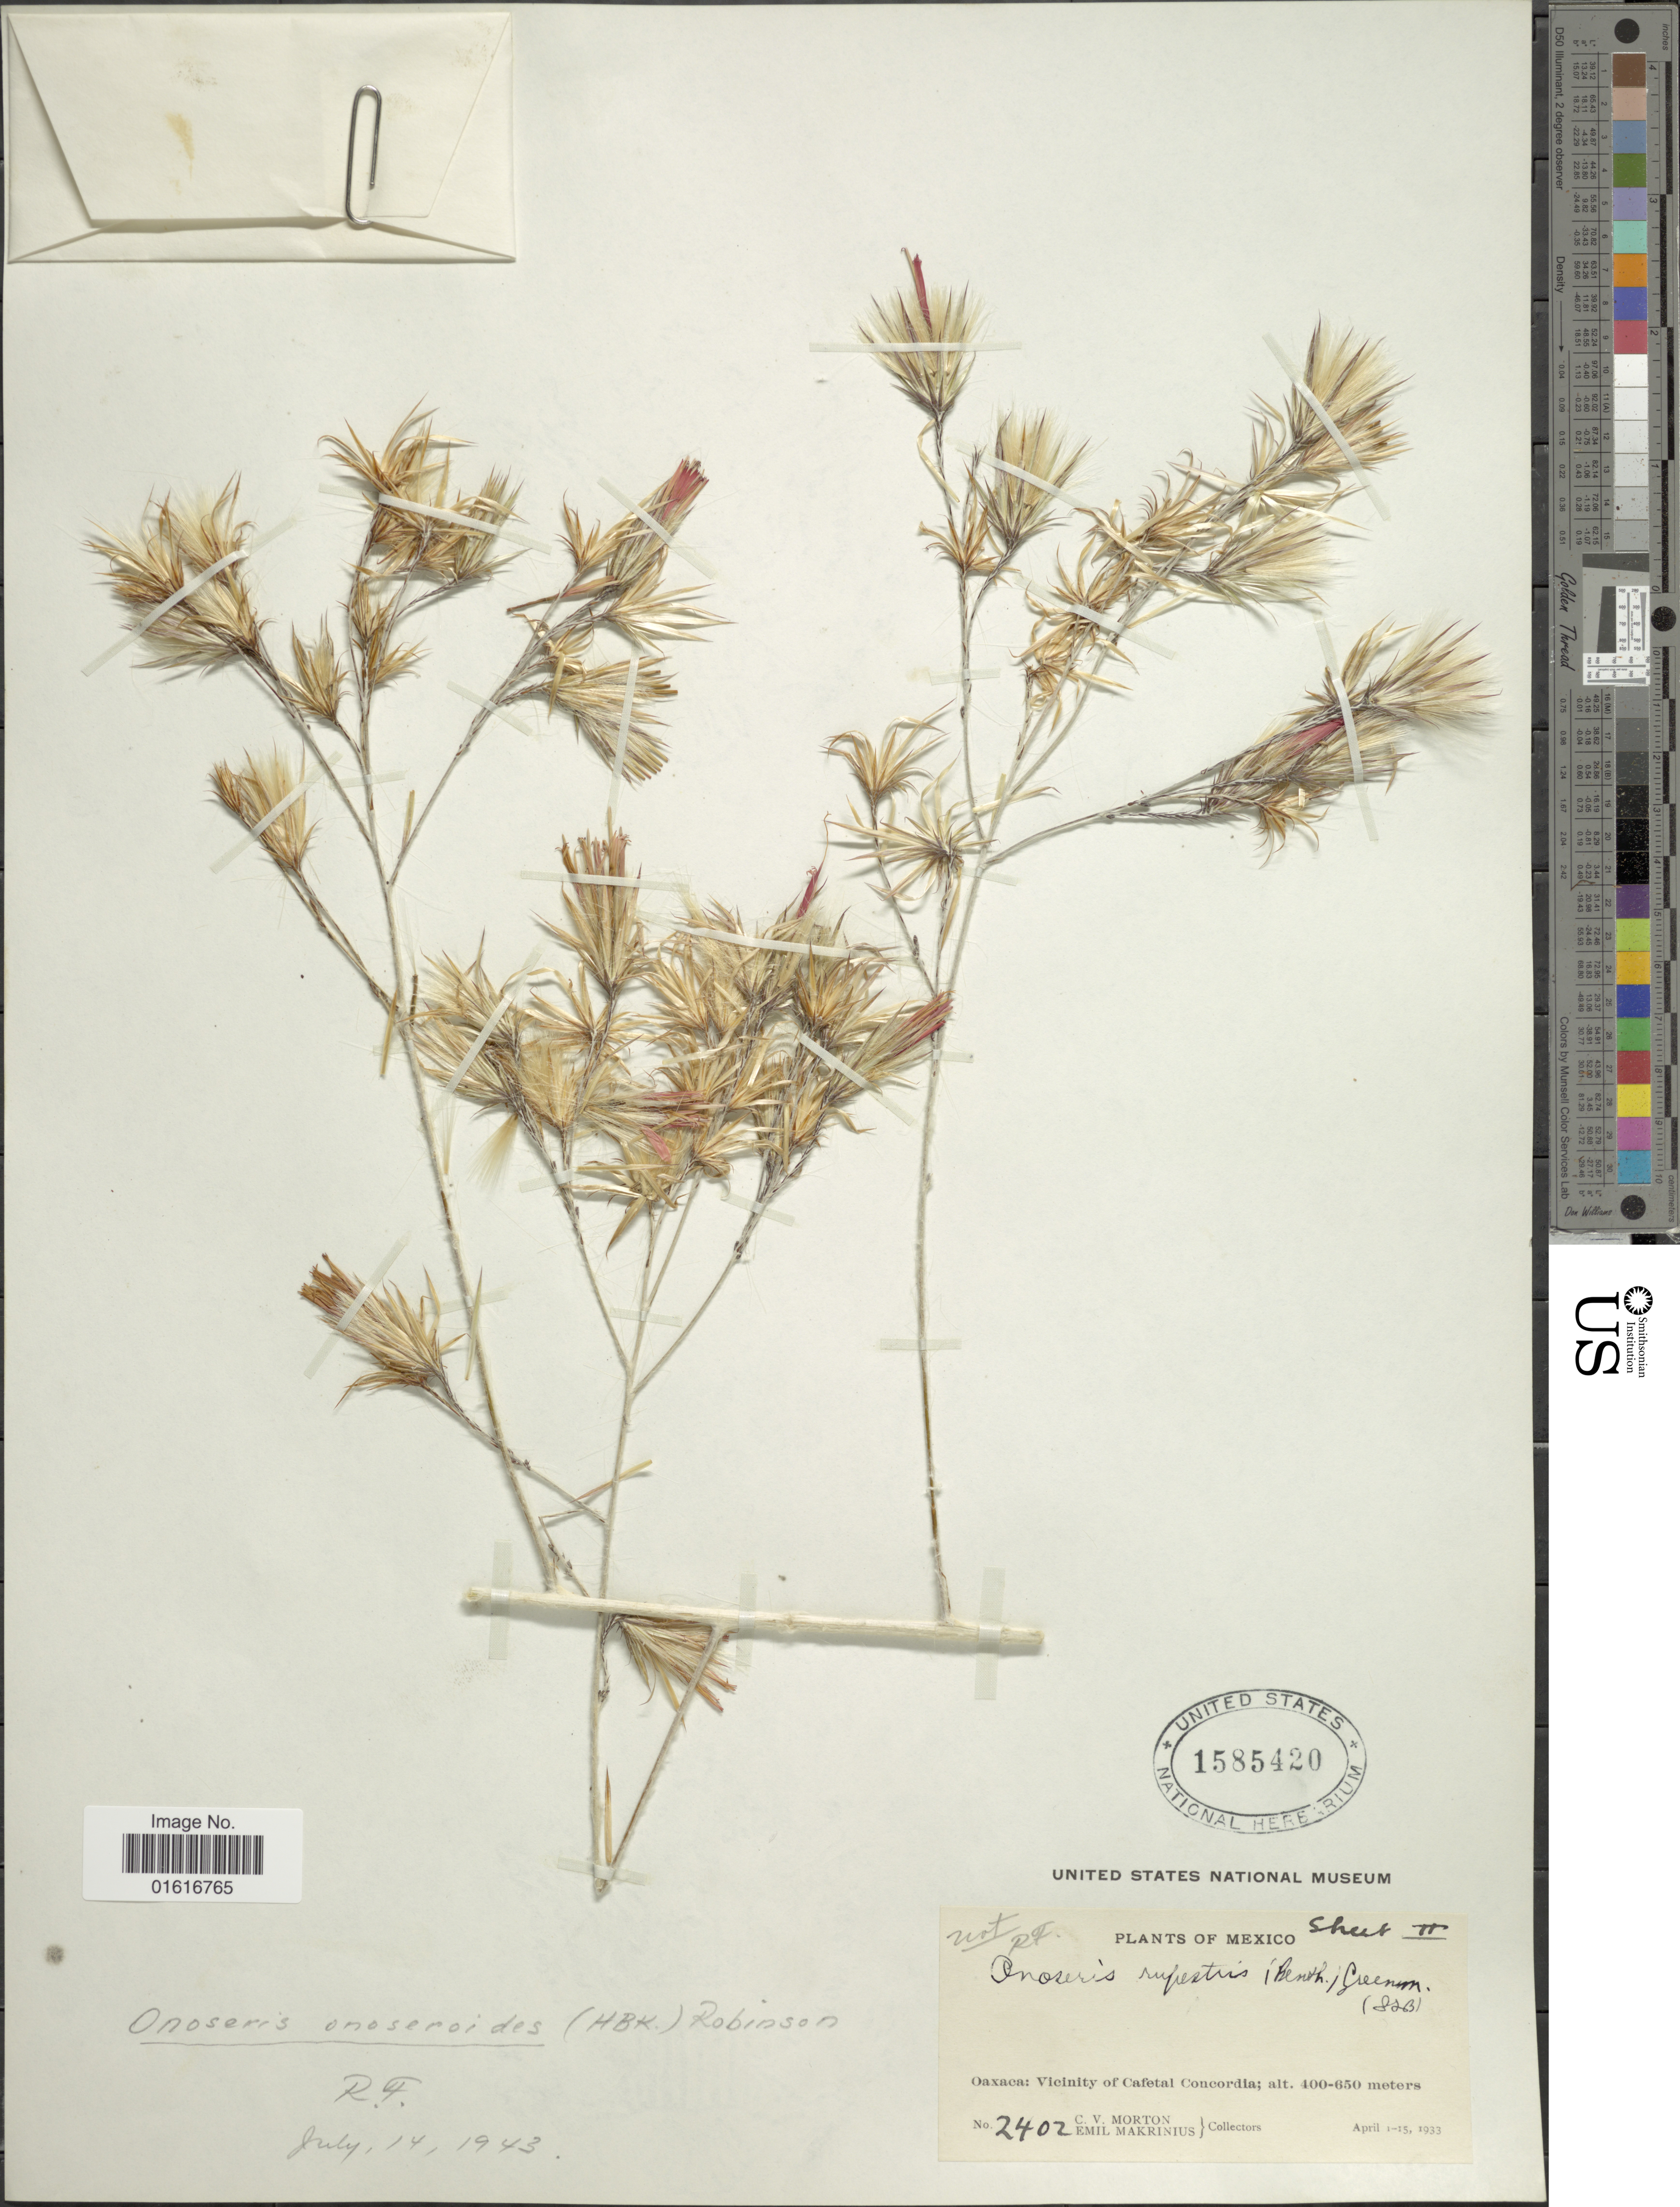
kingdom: Plantae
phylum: Tracheophyta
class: Magnoliopsida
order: Asterales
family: Asteraceae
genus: Onoseris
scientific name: Onoseris onoseroides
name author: (Kunth) B.L. Rob.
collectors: C. V. Morton & E. Makrinius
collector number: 2402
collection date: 1933-04-01/1933-04-15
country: Mexico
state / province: Oaxaca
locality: Vicinity of Cafetal Concordia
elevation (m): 400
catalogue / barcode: US 1585420